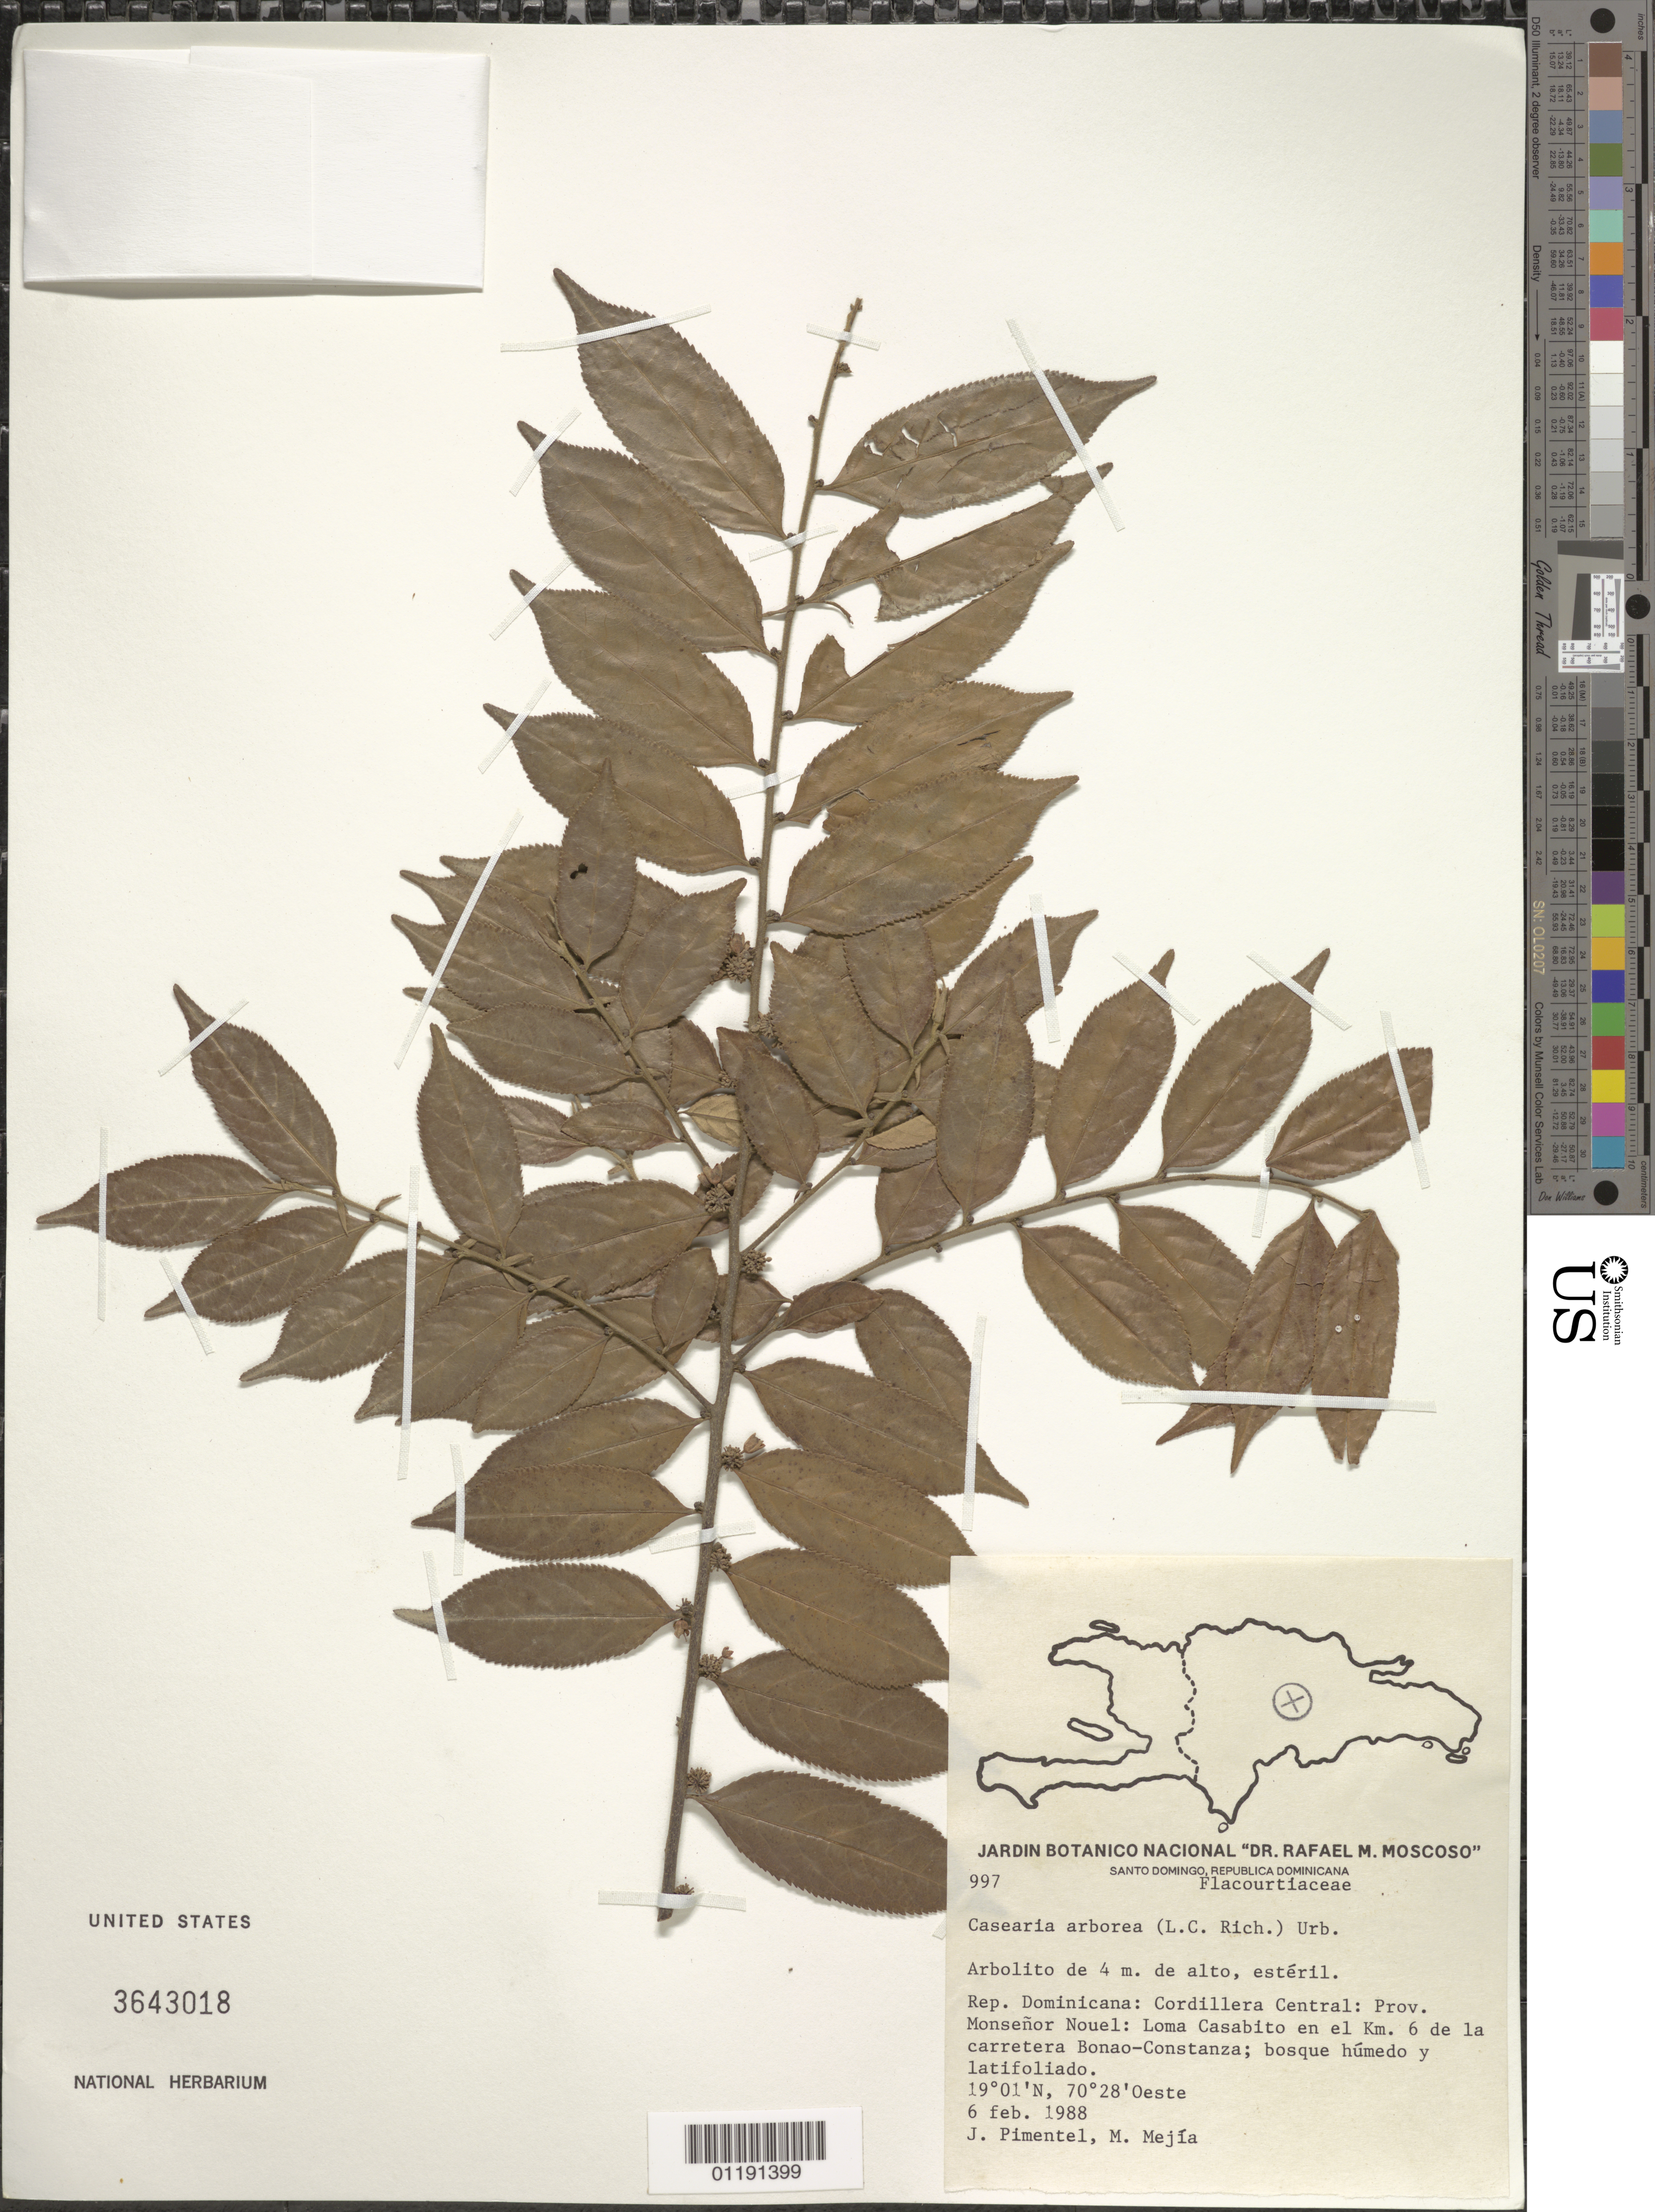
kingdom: Plantae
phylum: Tracheophyta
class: Magnoliopsida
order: Malpighiales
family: Salicaceae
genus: Casearia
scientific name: Casearia arborea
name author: (Rich.) Urb.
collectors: J. Pimentel & M. Mejia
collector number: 997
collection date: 1988-02-06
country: Dominican Republic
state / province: Monseñor Nouel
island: Hispaniola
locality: Cordillera Central: Loma Casabito 6 km. from the road Bonao-Constanza.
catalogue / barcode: US 3643018